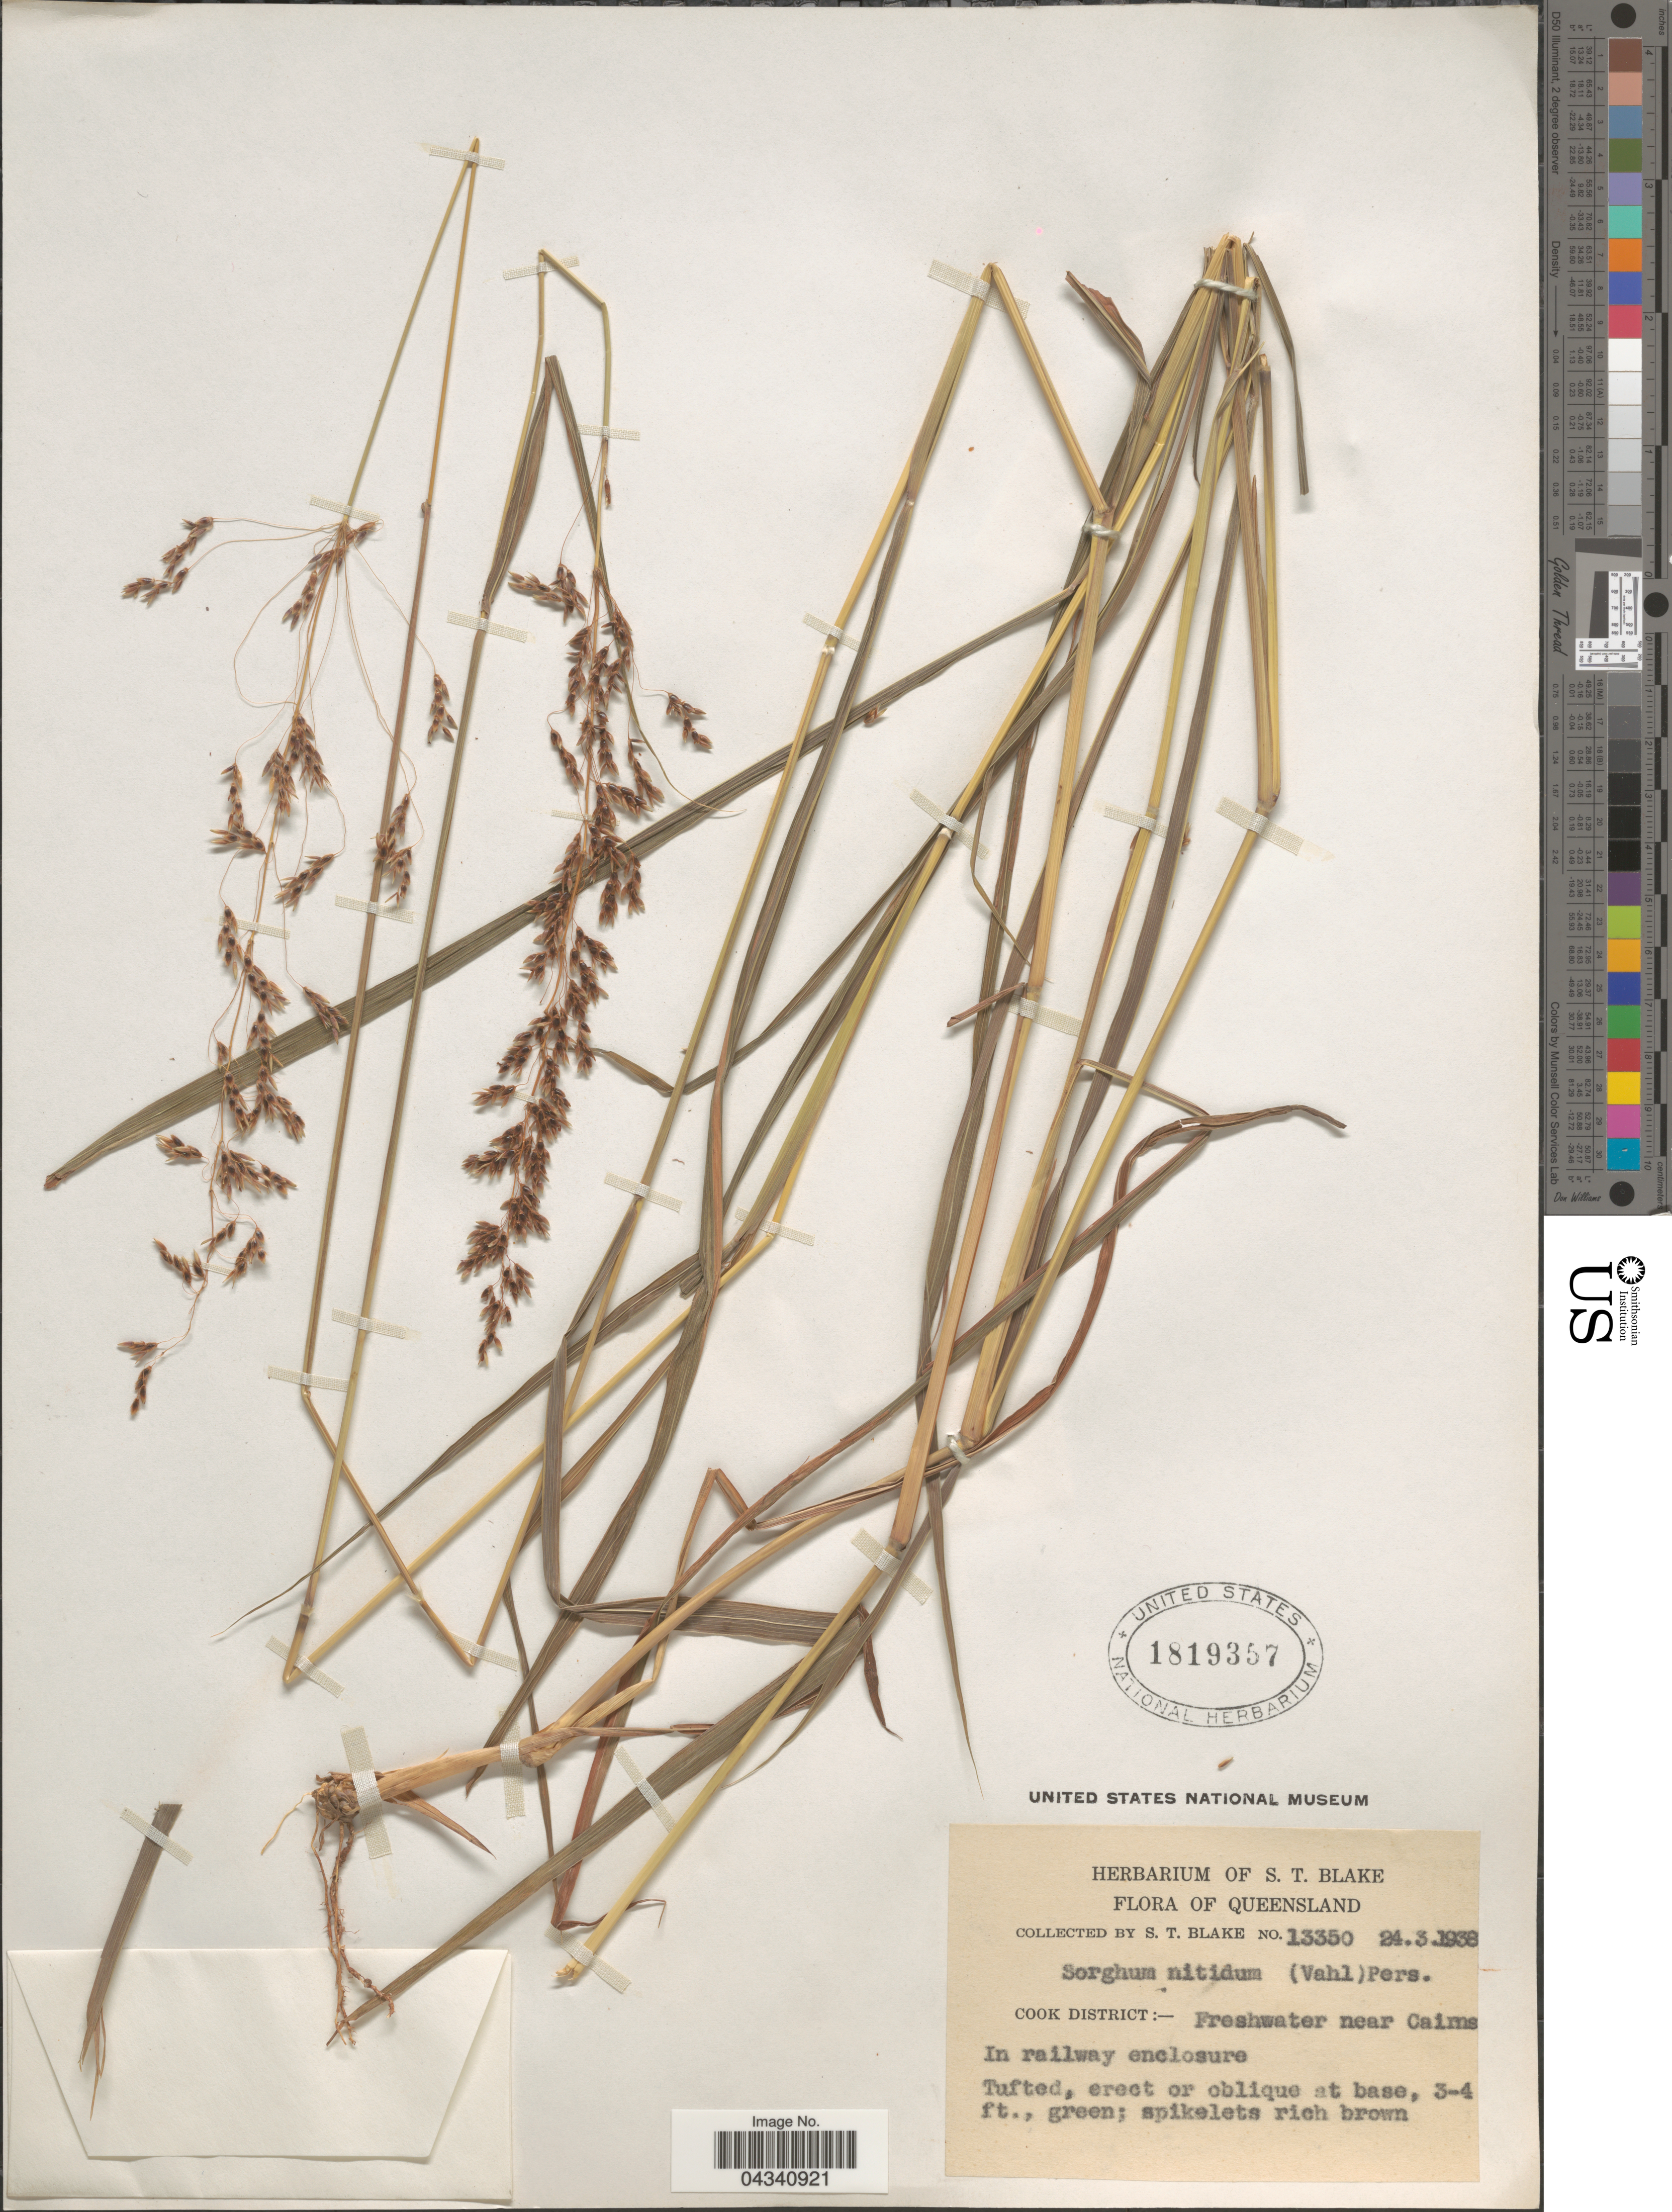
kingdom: Plantae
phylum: Tracheophyta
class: Liliopsida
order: Poales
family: Poaceae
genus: Sorghum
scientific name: Sorghum nitidum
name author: (Vahl) Pers.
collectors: S. T. Blake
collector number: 13350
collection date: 1938-03-24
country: Australia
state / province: Queensland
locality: Cook District: Freshwater near Caims. In railway enclosure.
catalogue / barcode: US 1819357